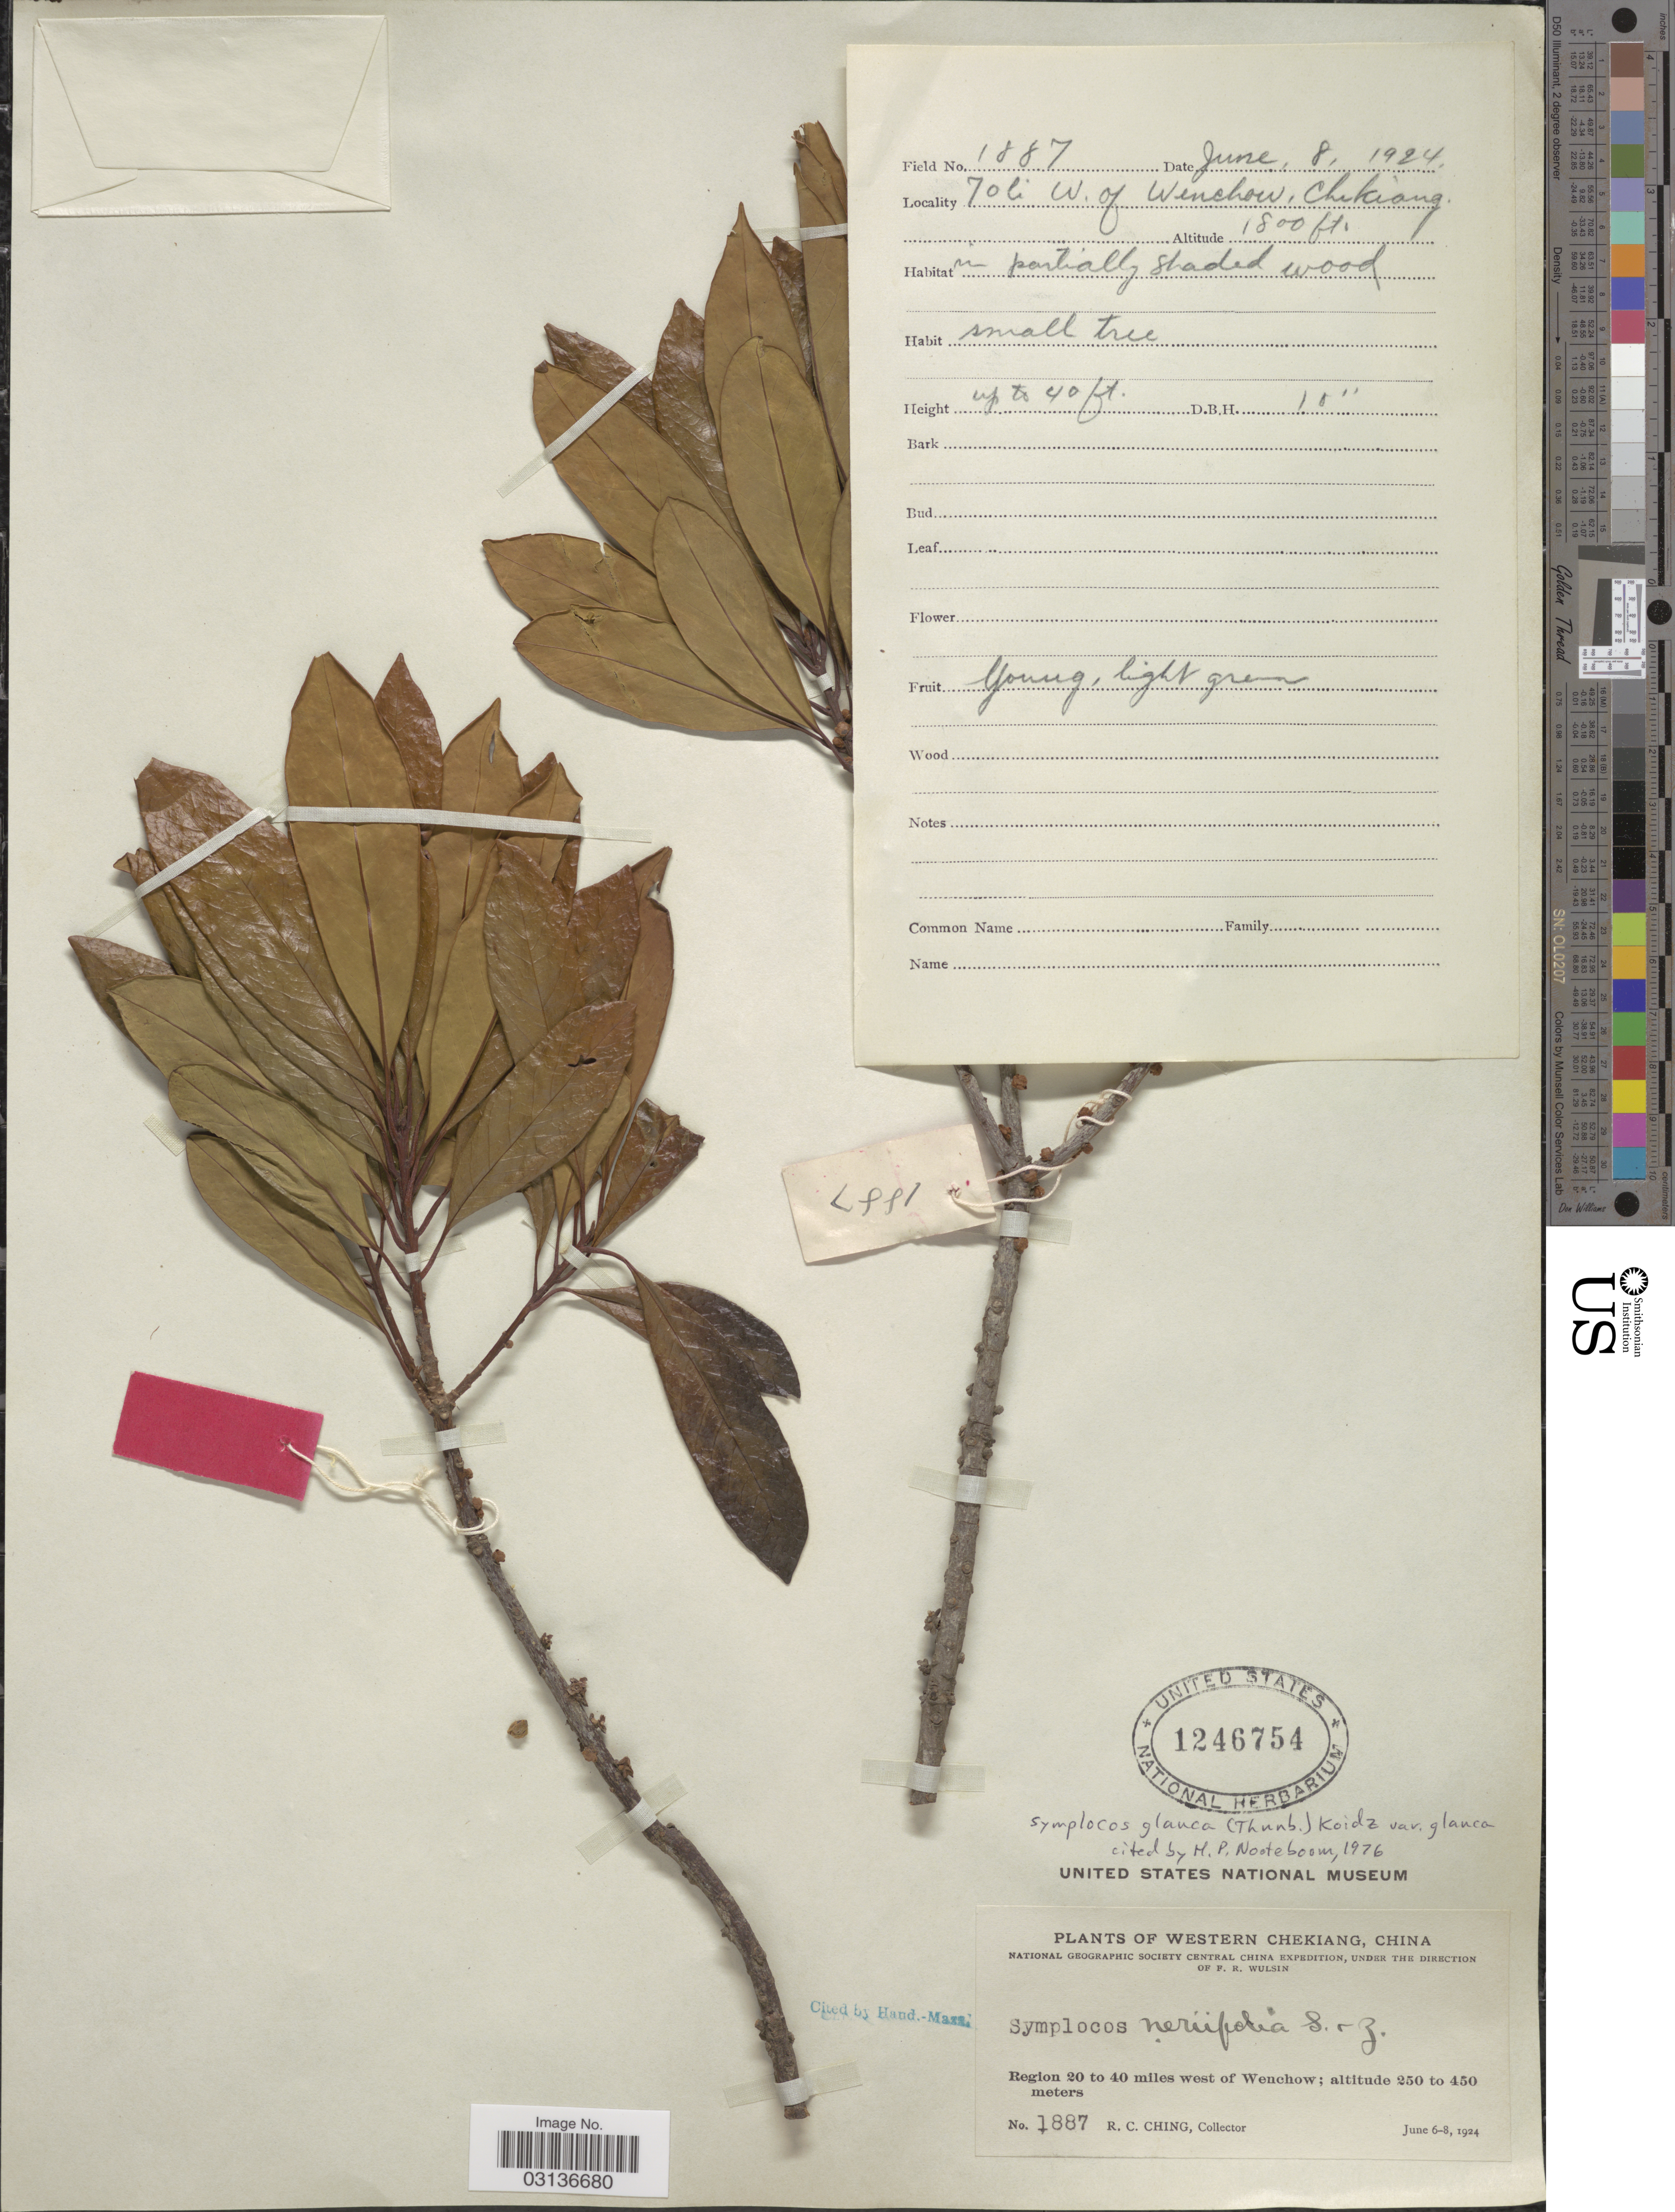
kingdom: Plantae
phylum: Tracheophyta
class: Magnoliopsida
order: Ericales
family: Symplocaceae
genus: Symplocos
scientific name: Symplocos glauca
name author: (Thunb.) Koidz.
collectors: R. C. Ching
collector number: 1887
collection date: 1924-06-06/1924-06-08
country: China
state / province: Zhejiang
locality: Western Chekiang. Region 20 to 40 miles west of Wenchow.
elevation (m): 549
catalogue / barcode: US 1246754